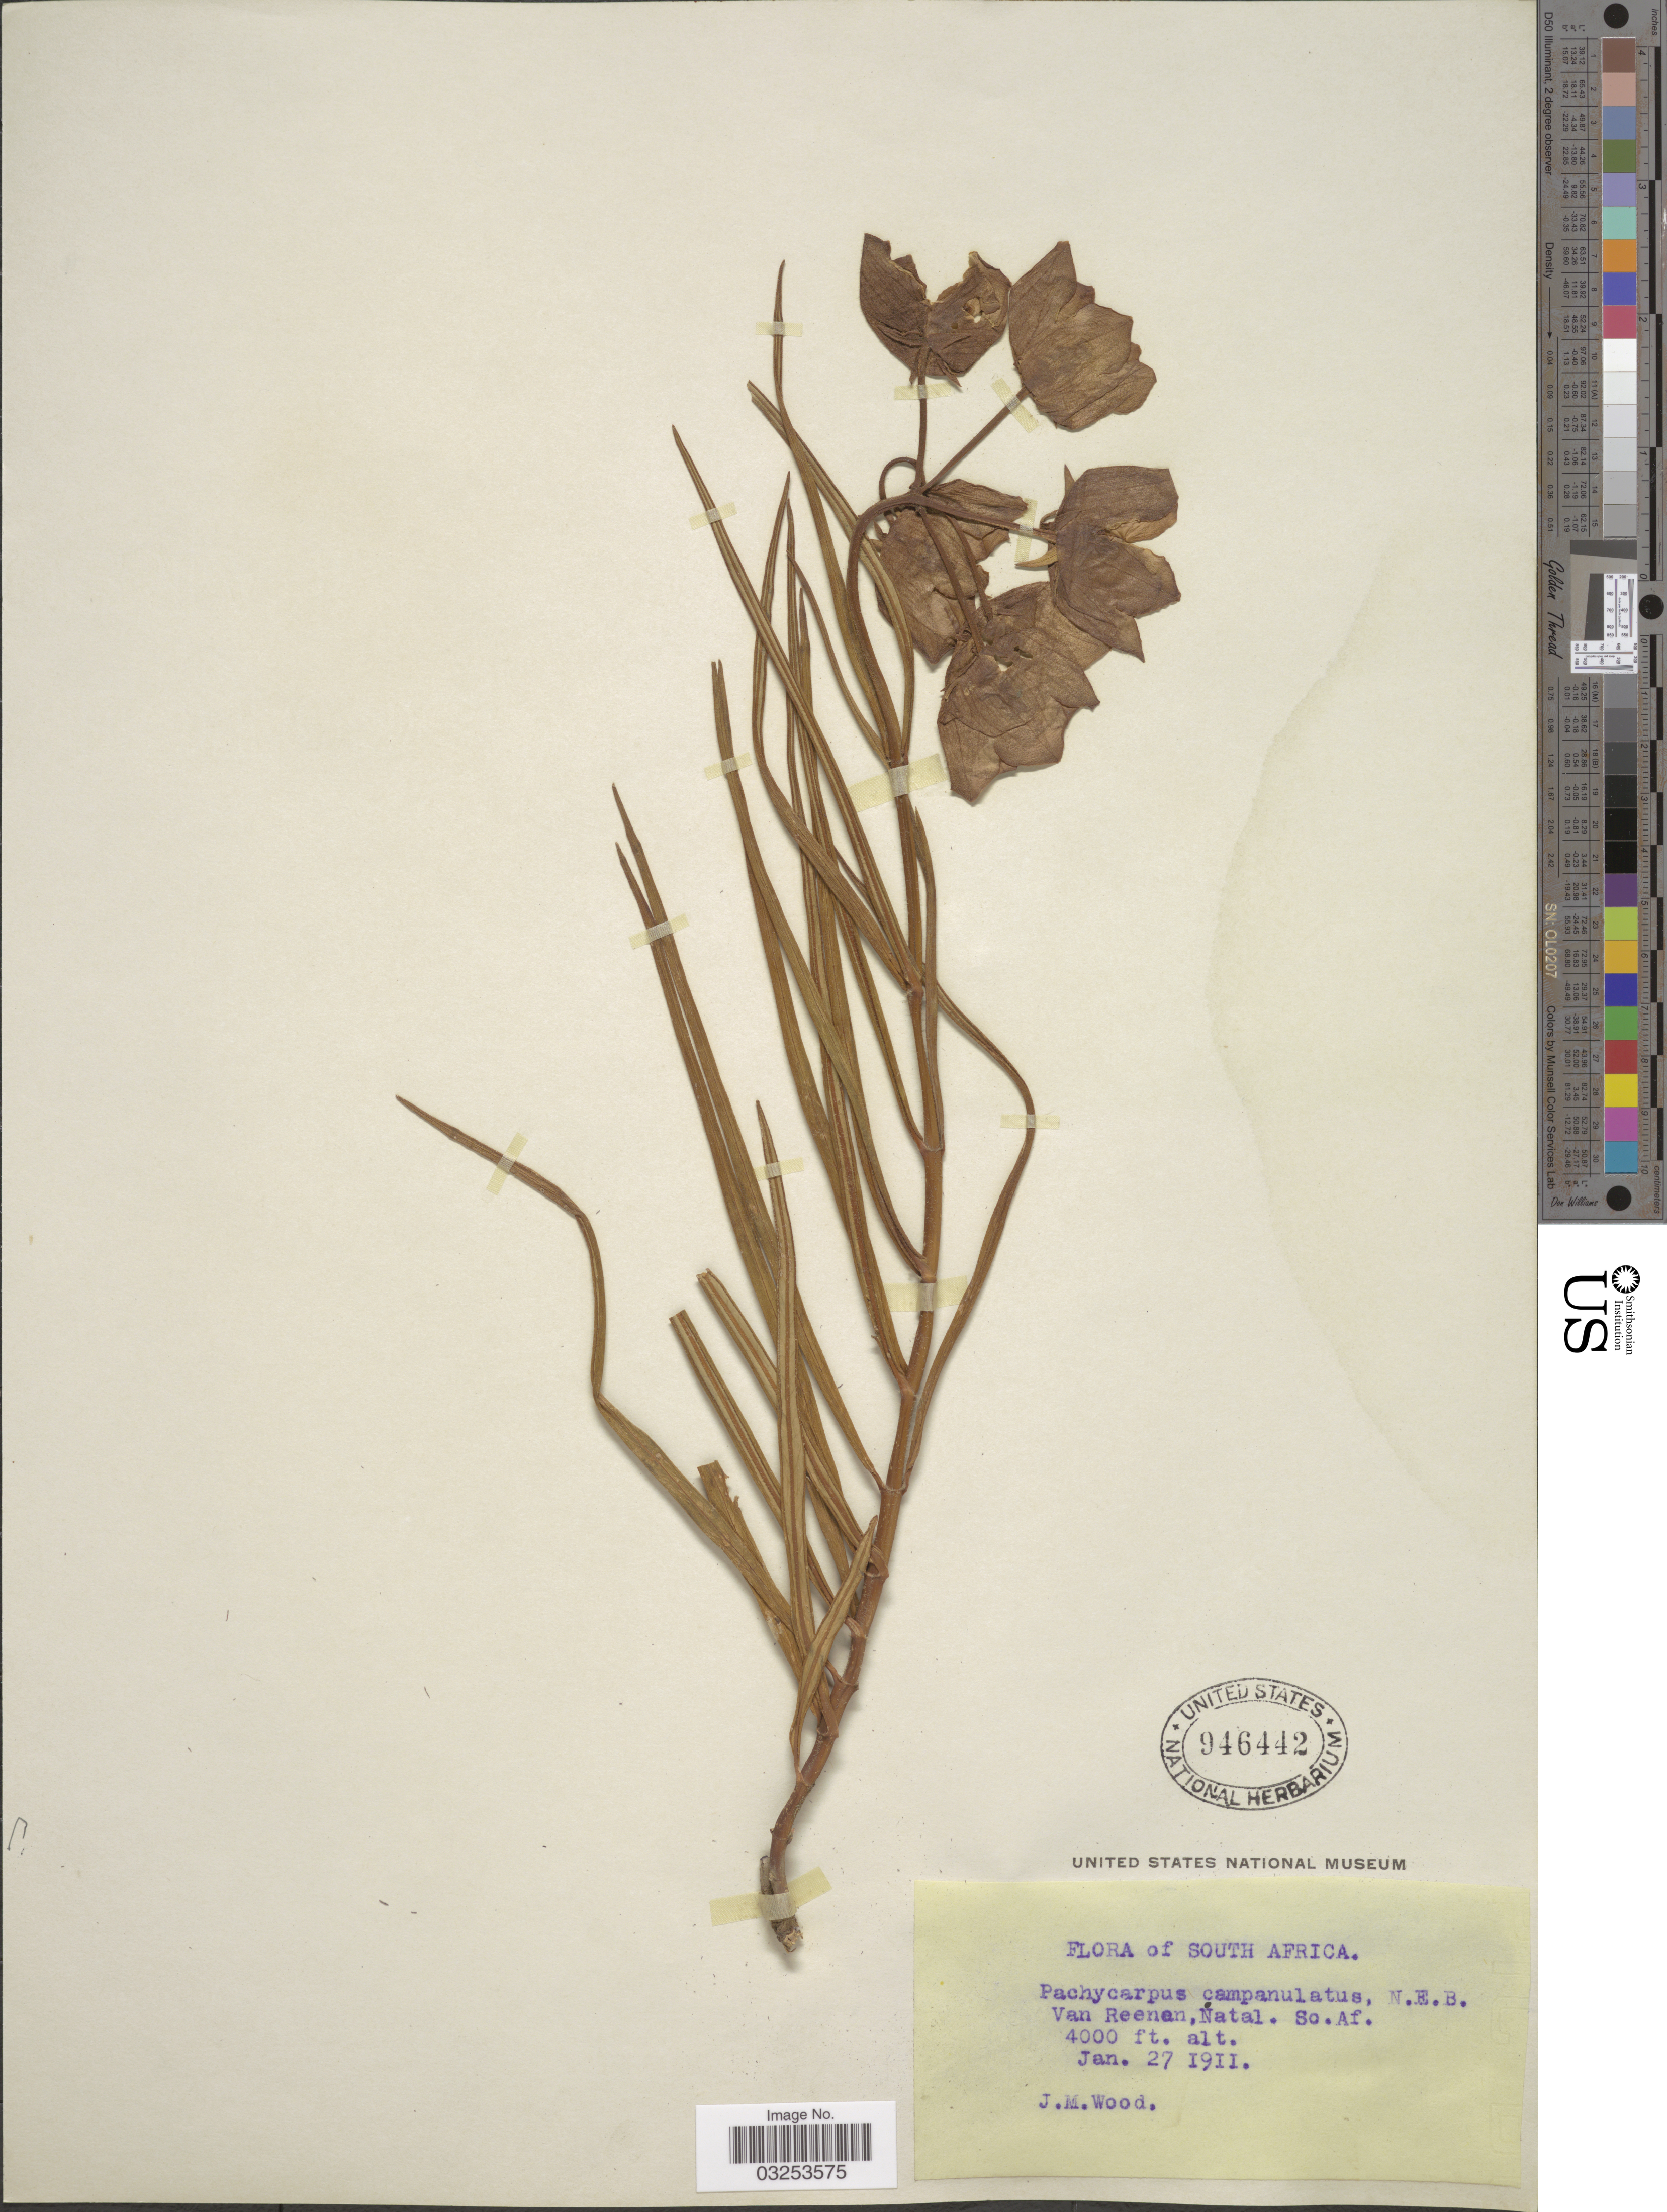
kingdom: Plantae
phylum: Tracheophyta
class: Magnoliopsida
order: Gentianales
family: Apocynaceae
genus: Pachycarpus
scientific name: Pachycarpus campanulatus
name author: (Harv.) N.E. Br.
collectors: J. M. Wood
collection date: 1911-01-27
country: South Africa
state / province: KwaZulu-Natal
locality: Van Reenen, Natal.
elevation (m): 1219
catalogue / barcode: US 946442